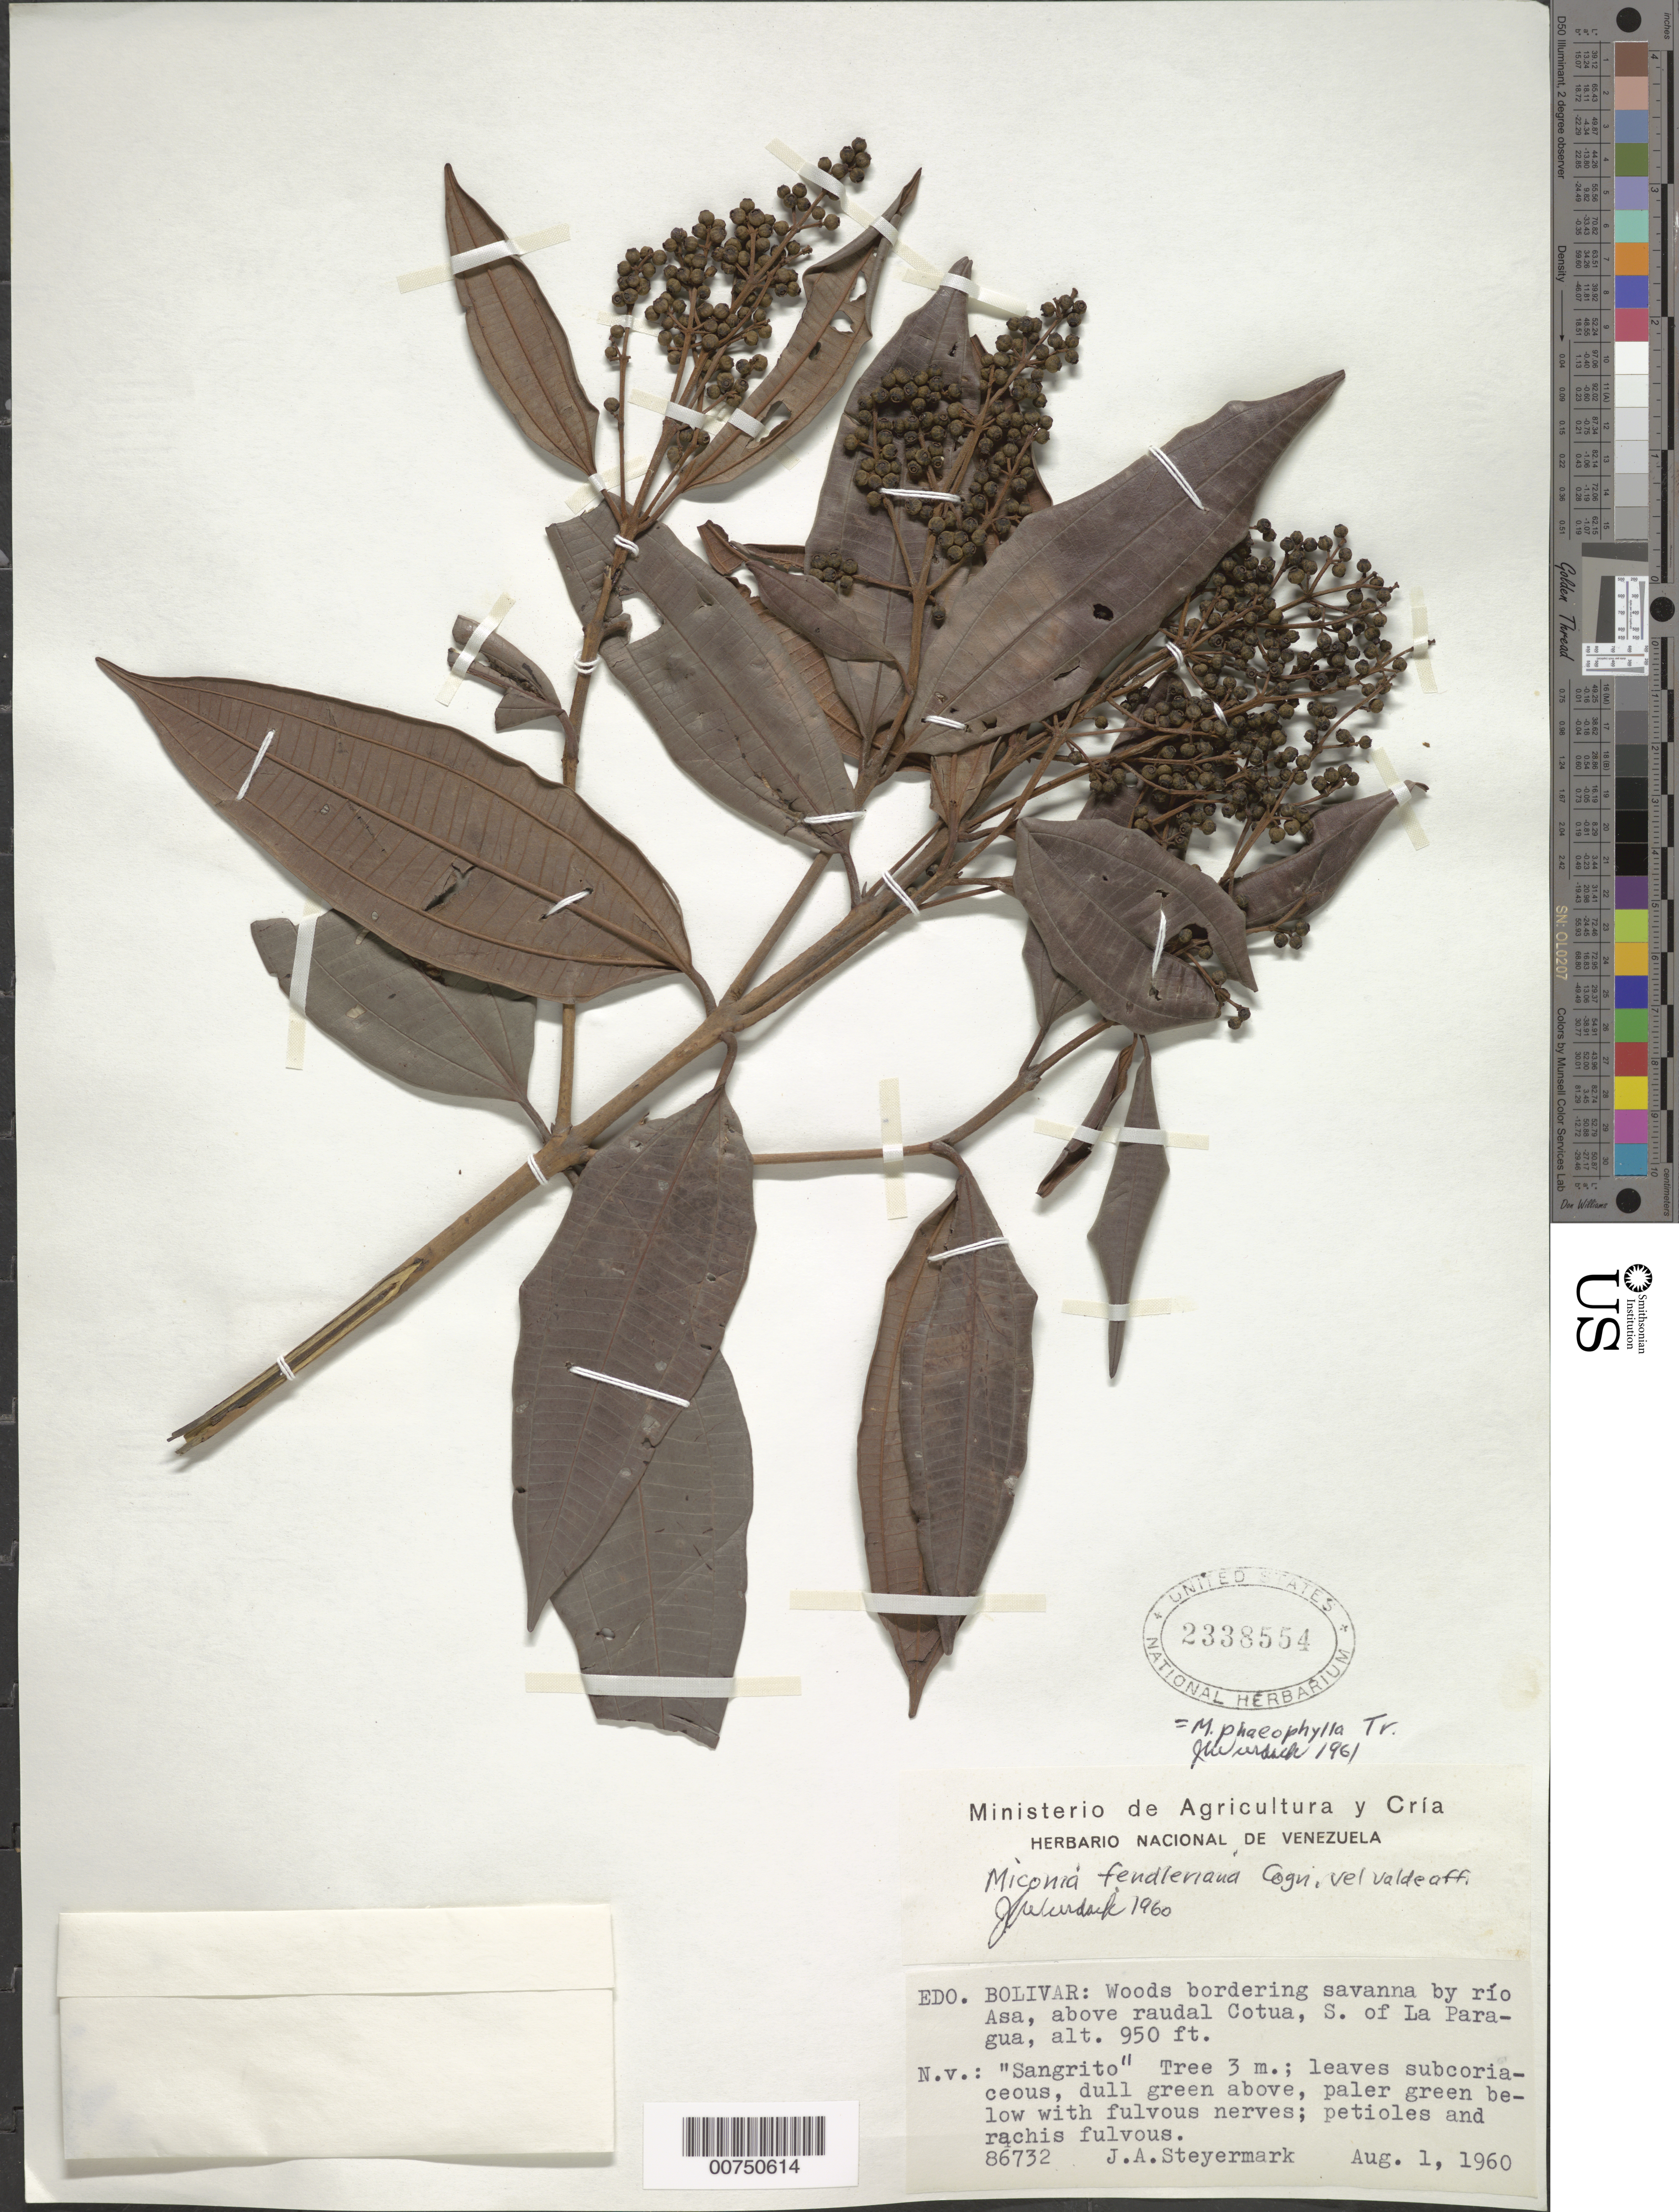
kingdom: Plantae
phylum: Tracheophyta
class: Magnoliopsida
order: Myrtales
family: Melastomataceae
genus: Miconia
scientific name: Miconia phaeophylla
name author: Triana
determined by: Wurdack, John J., (US), US (UNITED STATES)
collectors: J. Steyermark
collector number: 86732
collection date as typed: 1-Aug-60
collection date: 1960-08-01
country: Venezuela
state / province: Bolívar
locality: Río Asa, above Raudal Cotua, S of La Paragua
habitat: Woods bordering savanna by rio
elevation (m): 290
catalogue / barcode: US 2338554